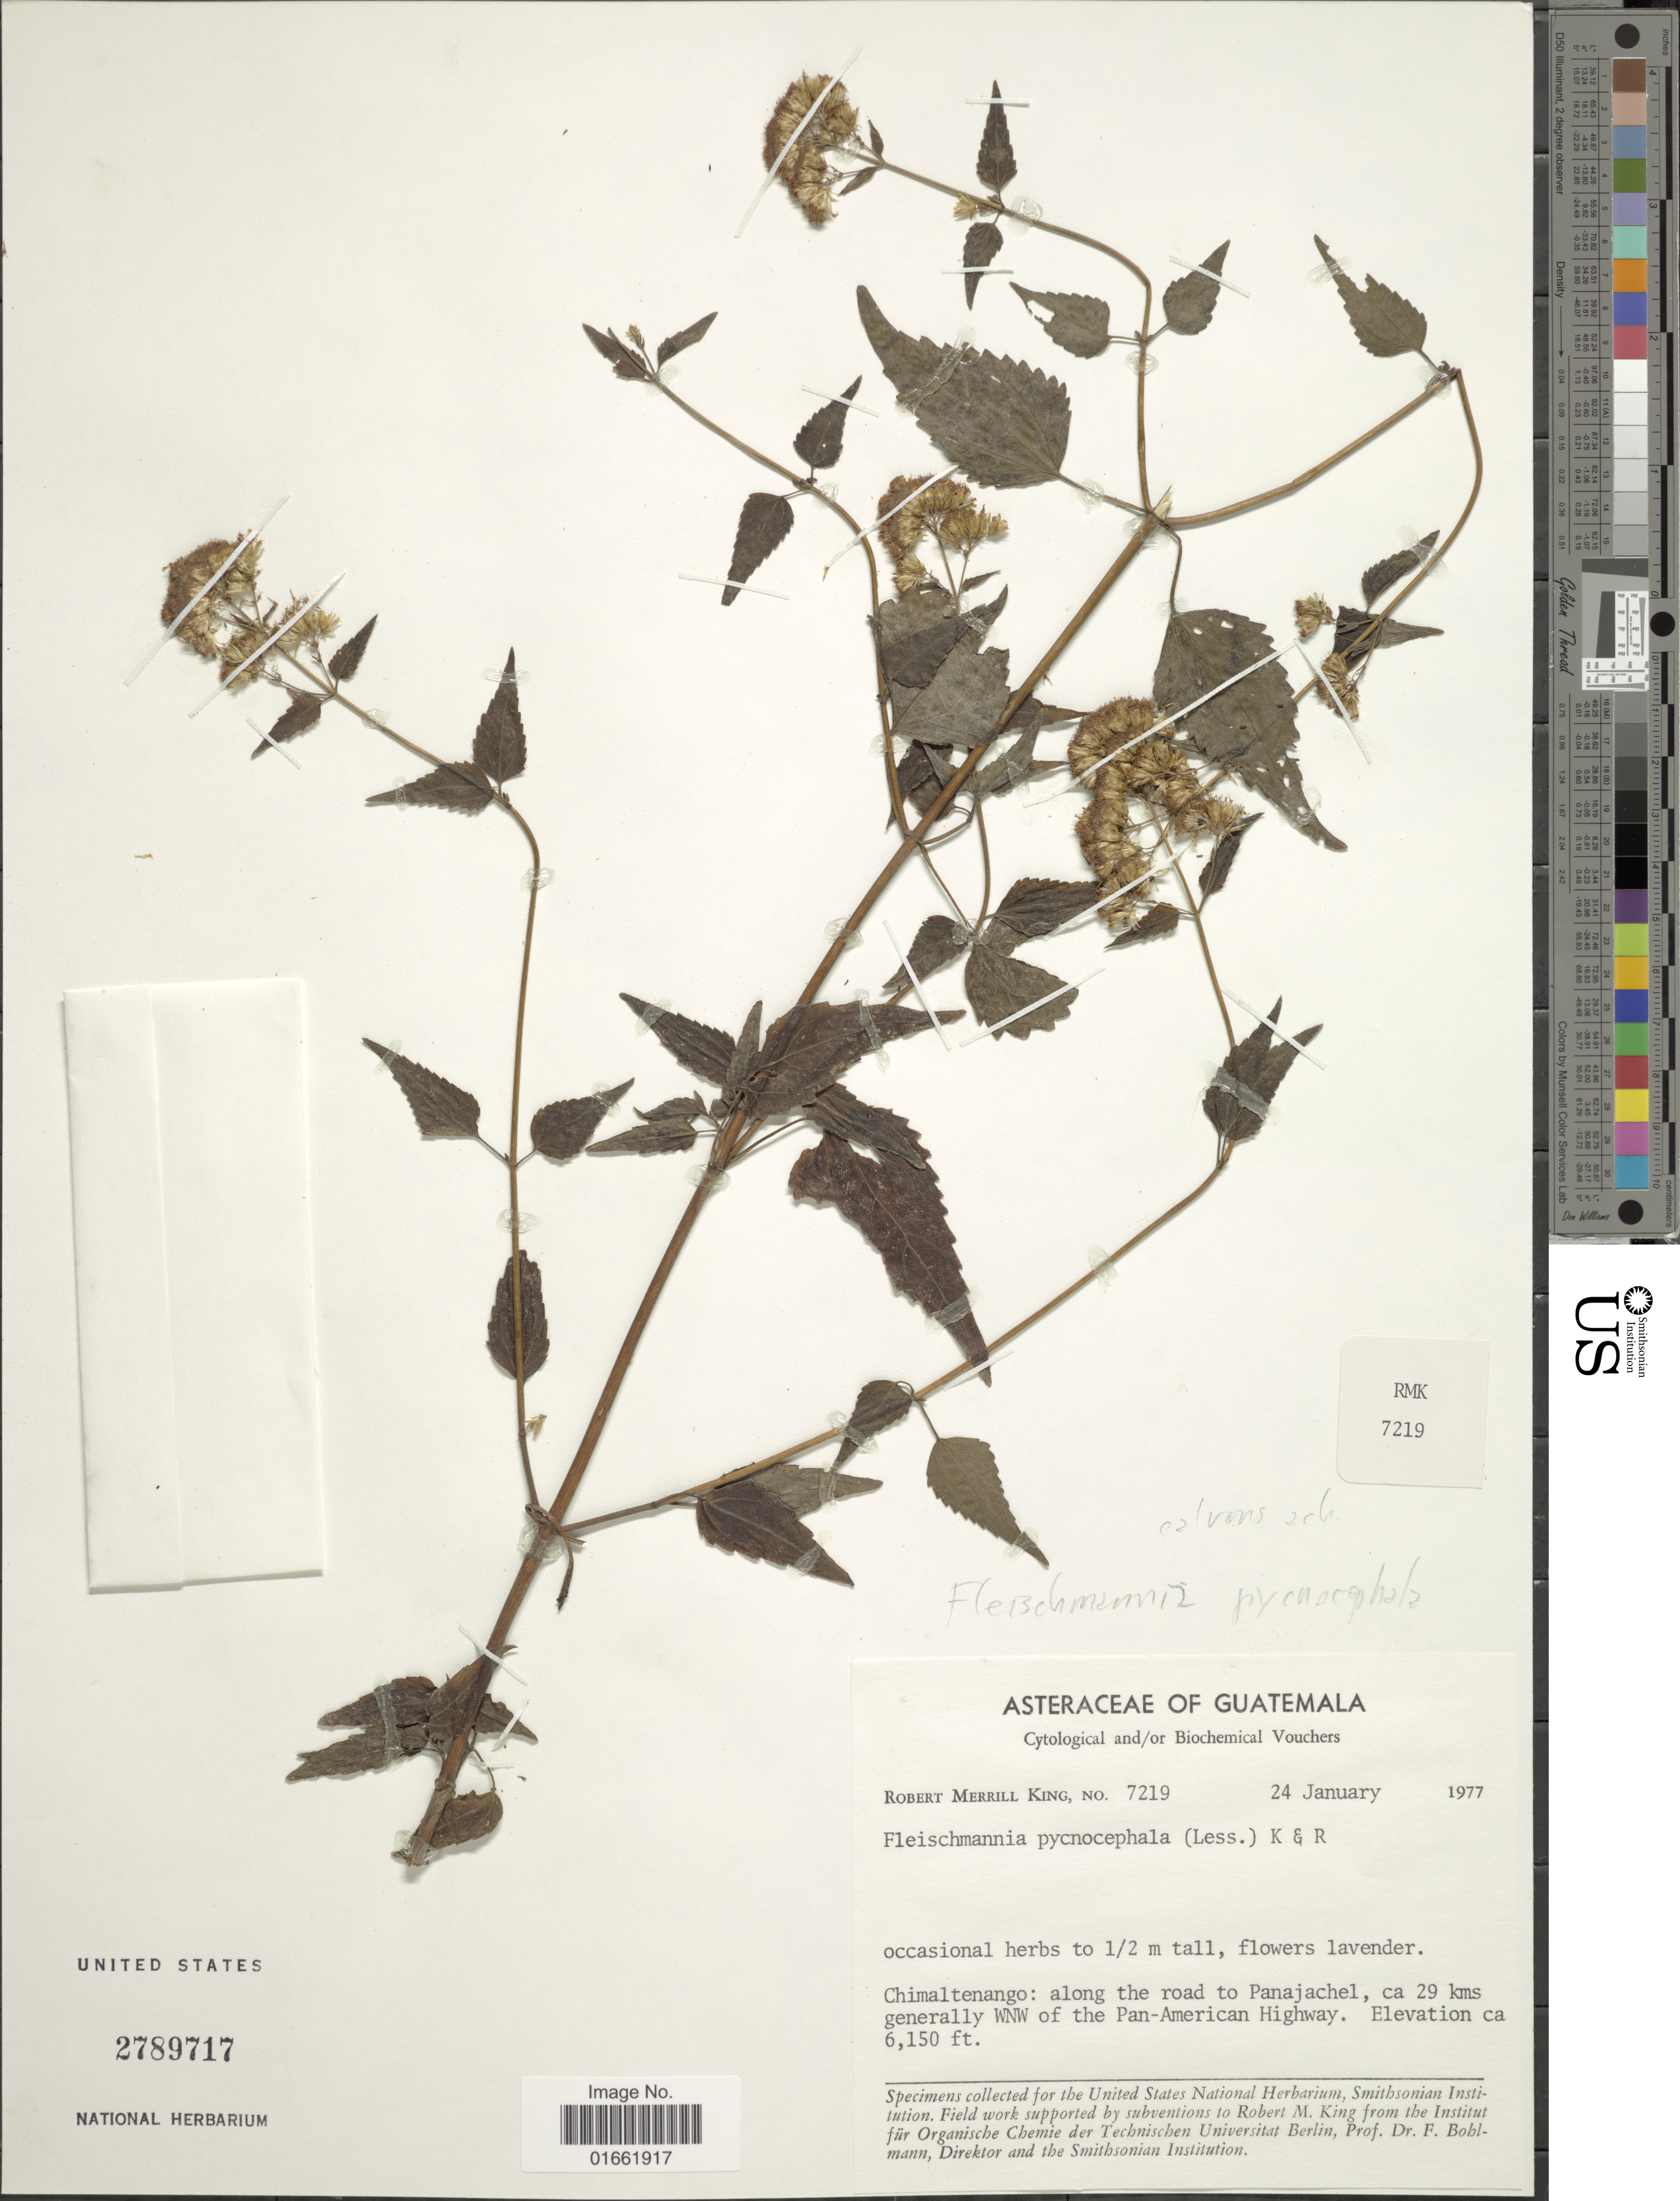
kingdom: Plantae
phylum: Tracheophyta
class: Magnoliopsida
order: Asterales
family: Asteraceae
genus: Fleischmannia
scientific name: Fleischmannia pycnocephala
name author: (Less.) R.M. King & H. Rob.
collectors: R. M. King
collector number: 7219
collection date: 1977-01-24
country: Guatemala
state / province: Chimaltenango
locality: Chimaltenango: along the road to Panajachel, ca 29 kms generally WNW of the Pan-American Highway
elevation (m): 1875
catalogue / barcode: US 2789717